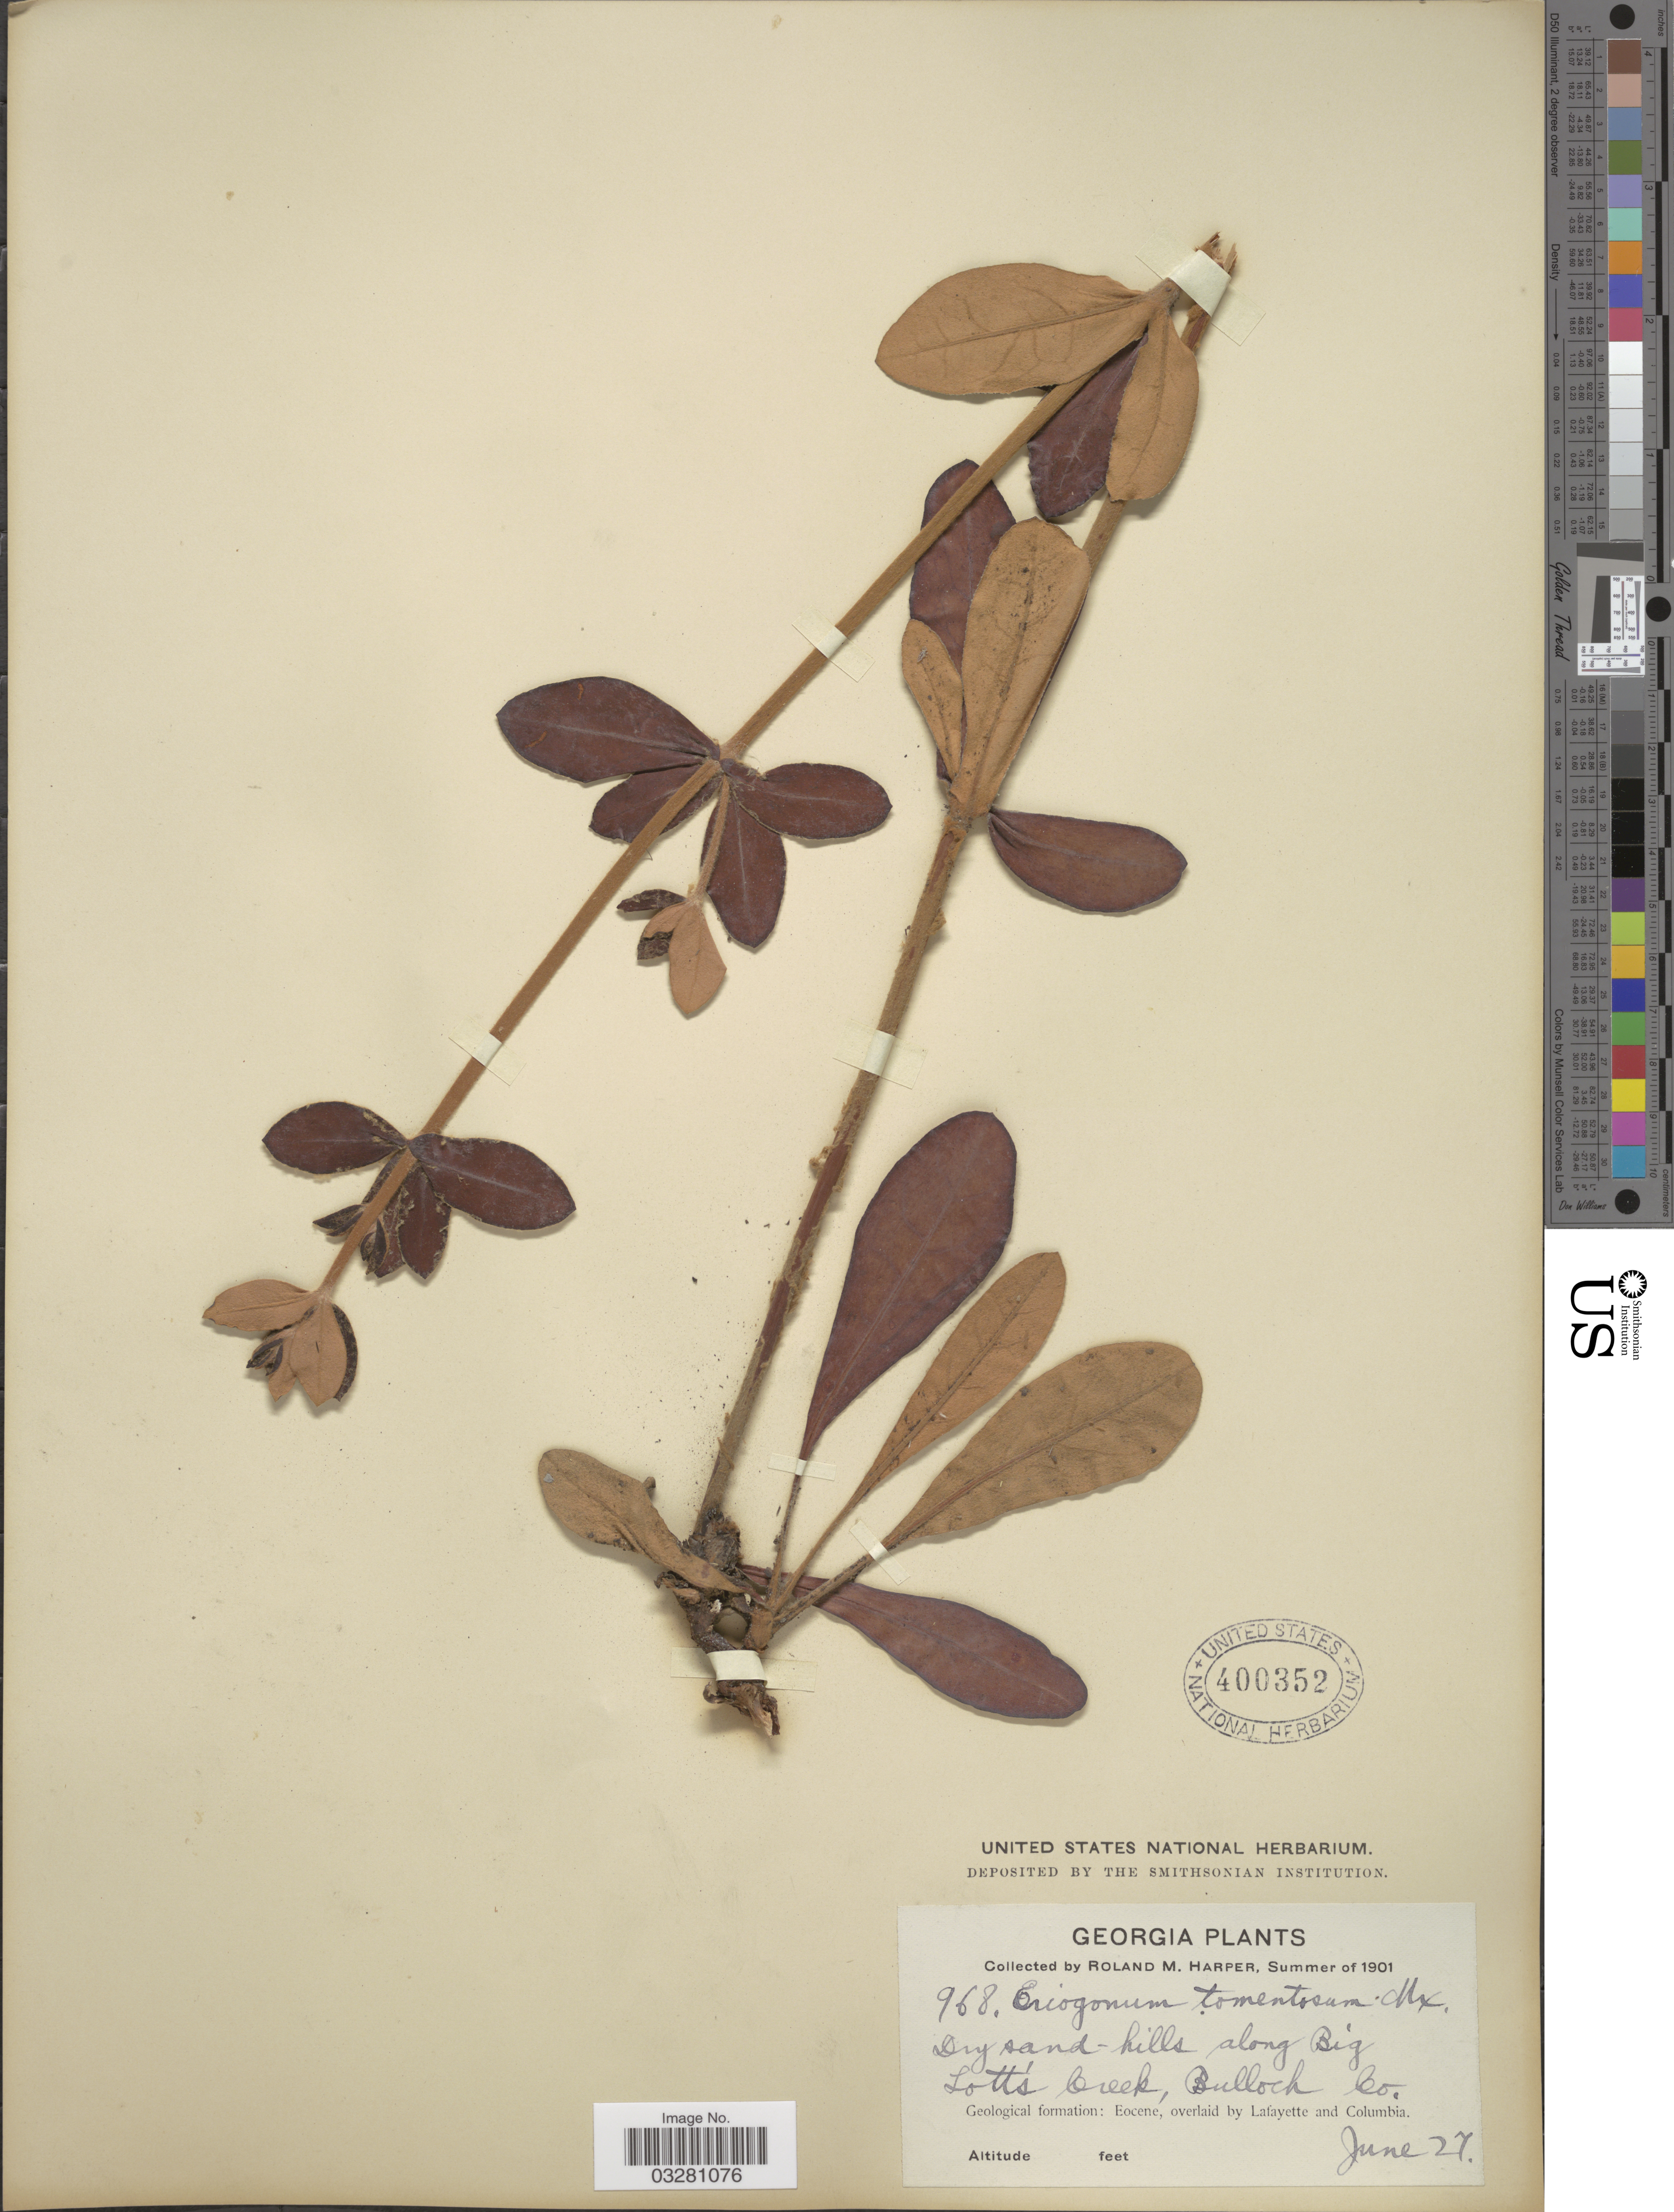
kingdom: Plantae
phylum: Tracheophyta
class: Magnoliopsida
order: Caryophyllales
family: Polygonaceae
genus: Eriogonum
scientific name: Eriogonum tomentosum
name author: Michx.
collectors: R. M. Harper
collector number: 968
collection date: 1901-06-27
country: United States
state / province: Georgia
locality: Along Big Lott's Creek, Bullock Co.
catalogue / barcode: US 400352